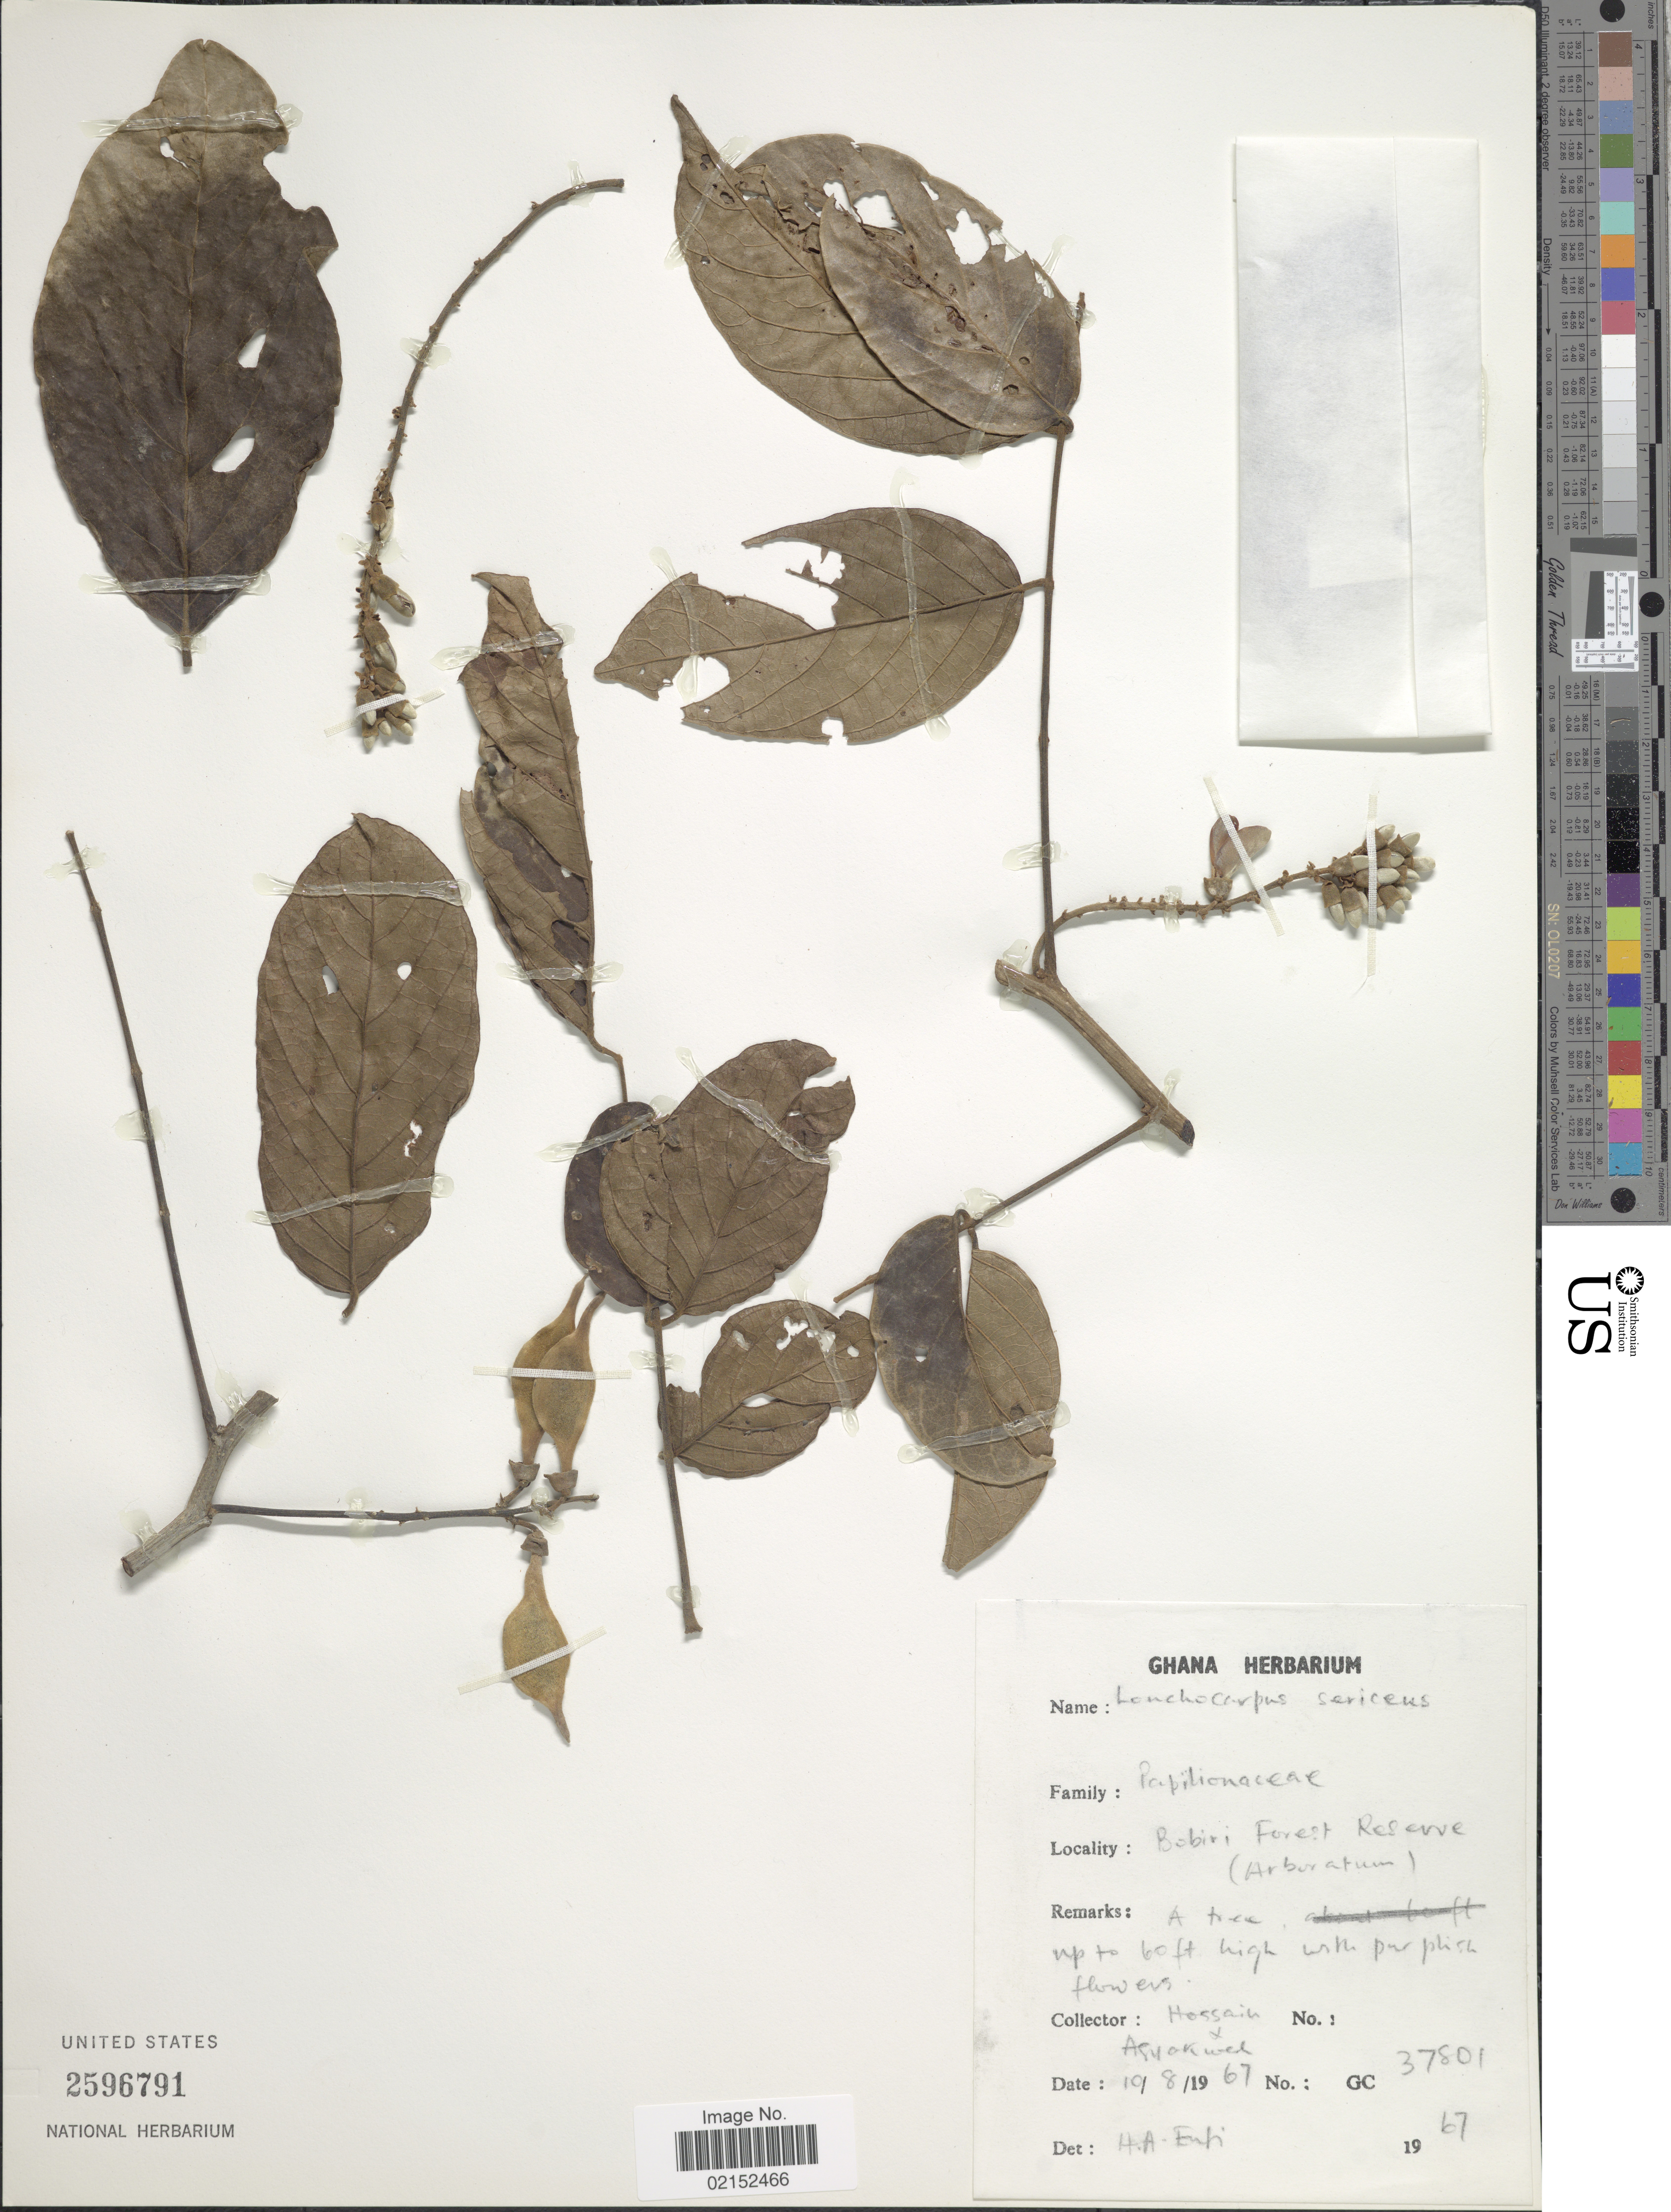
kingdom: Plantae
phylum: Tracheophyta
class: Magnoliopsida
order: Fabales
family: Fabaceae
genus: Lonchocarpus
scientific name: Lonchocarpus sericeus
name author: (Poir.) Kunth ex DC.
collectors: Hossain & Agyakwah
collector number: GC 37801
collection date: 1967-08-10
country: Ghana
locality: Bobiri Forest Reserve (Arboratum)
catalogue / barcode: US 2596791